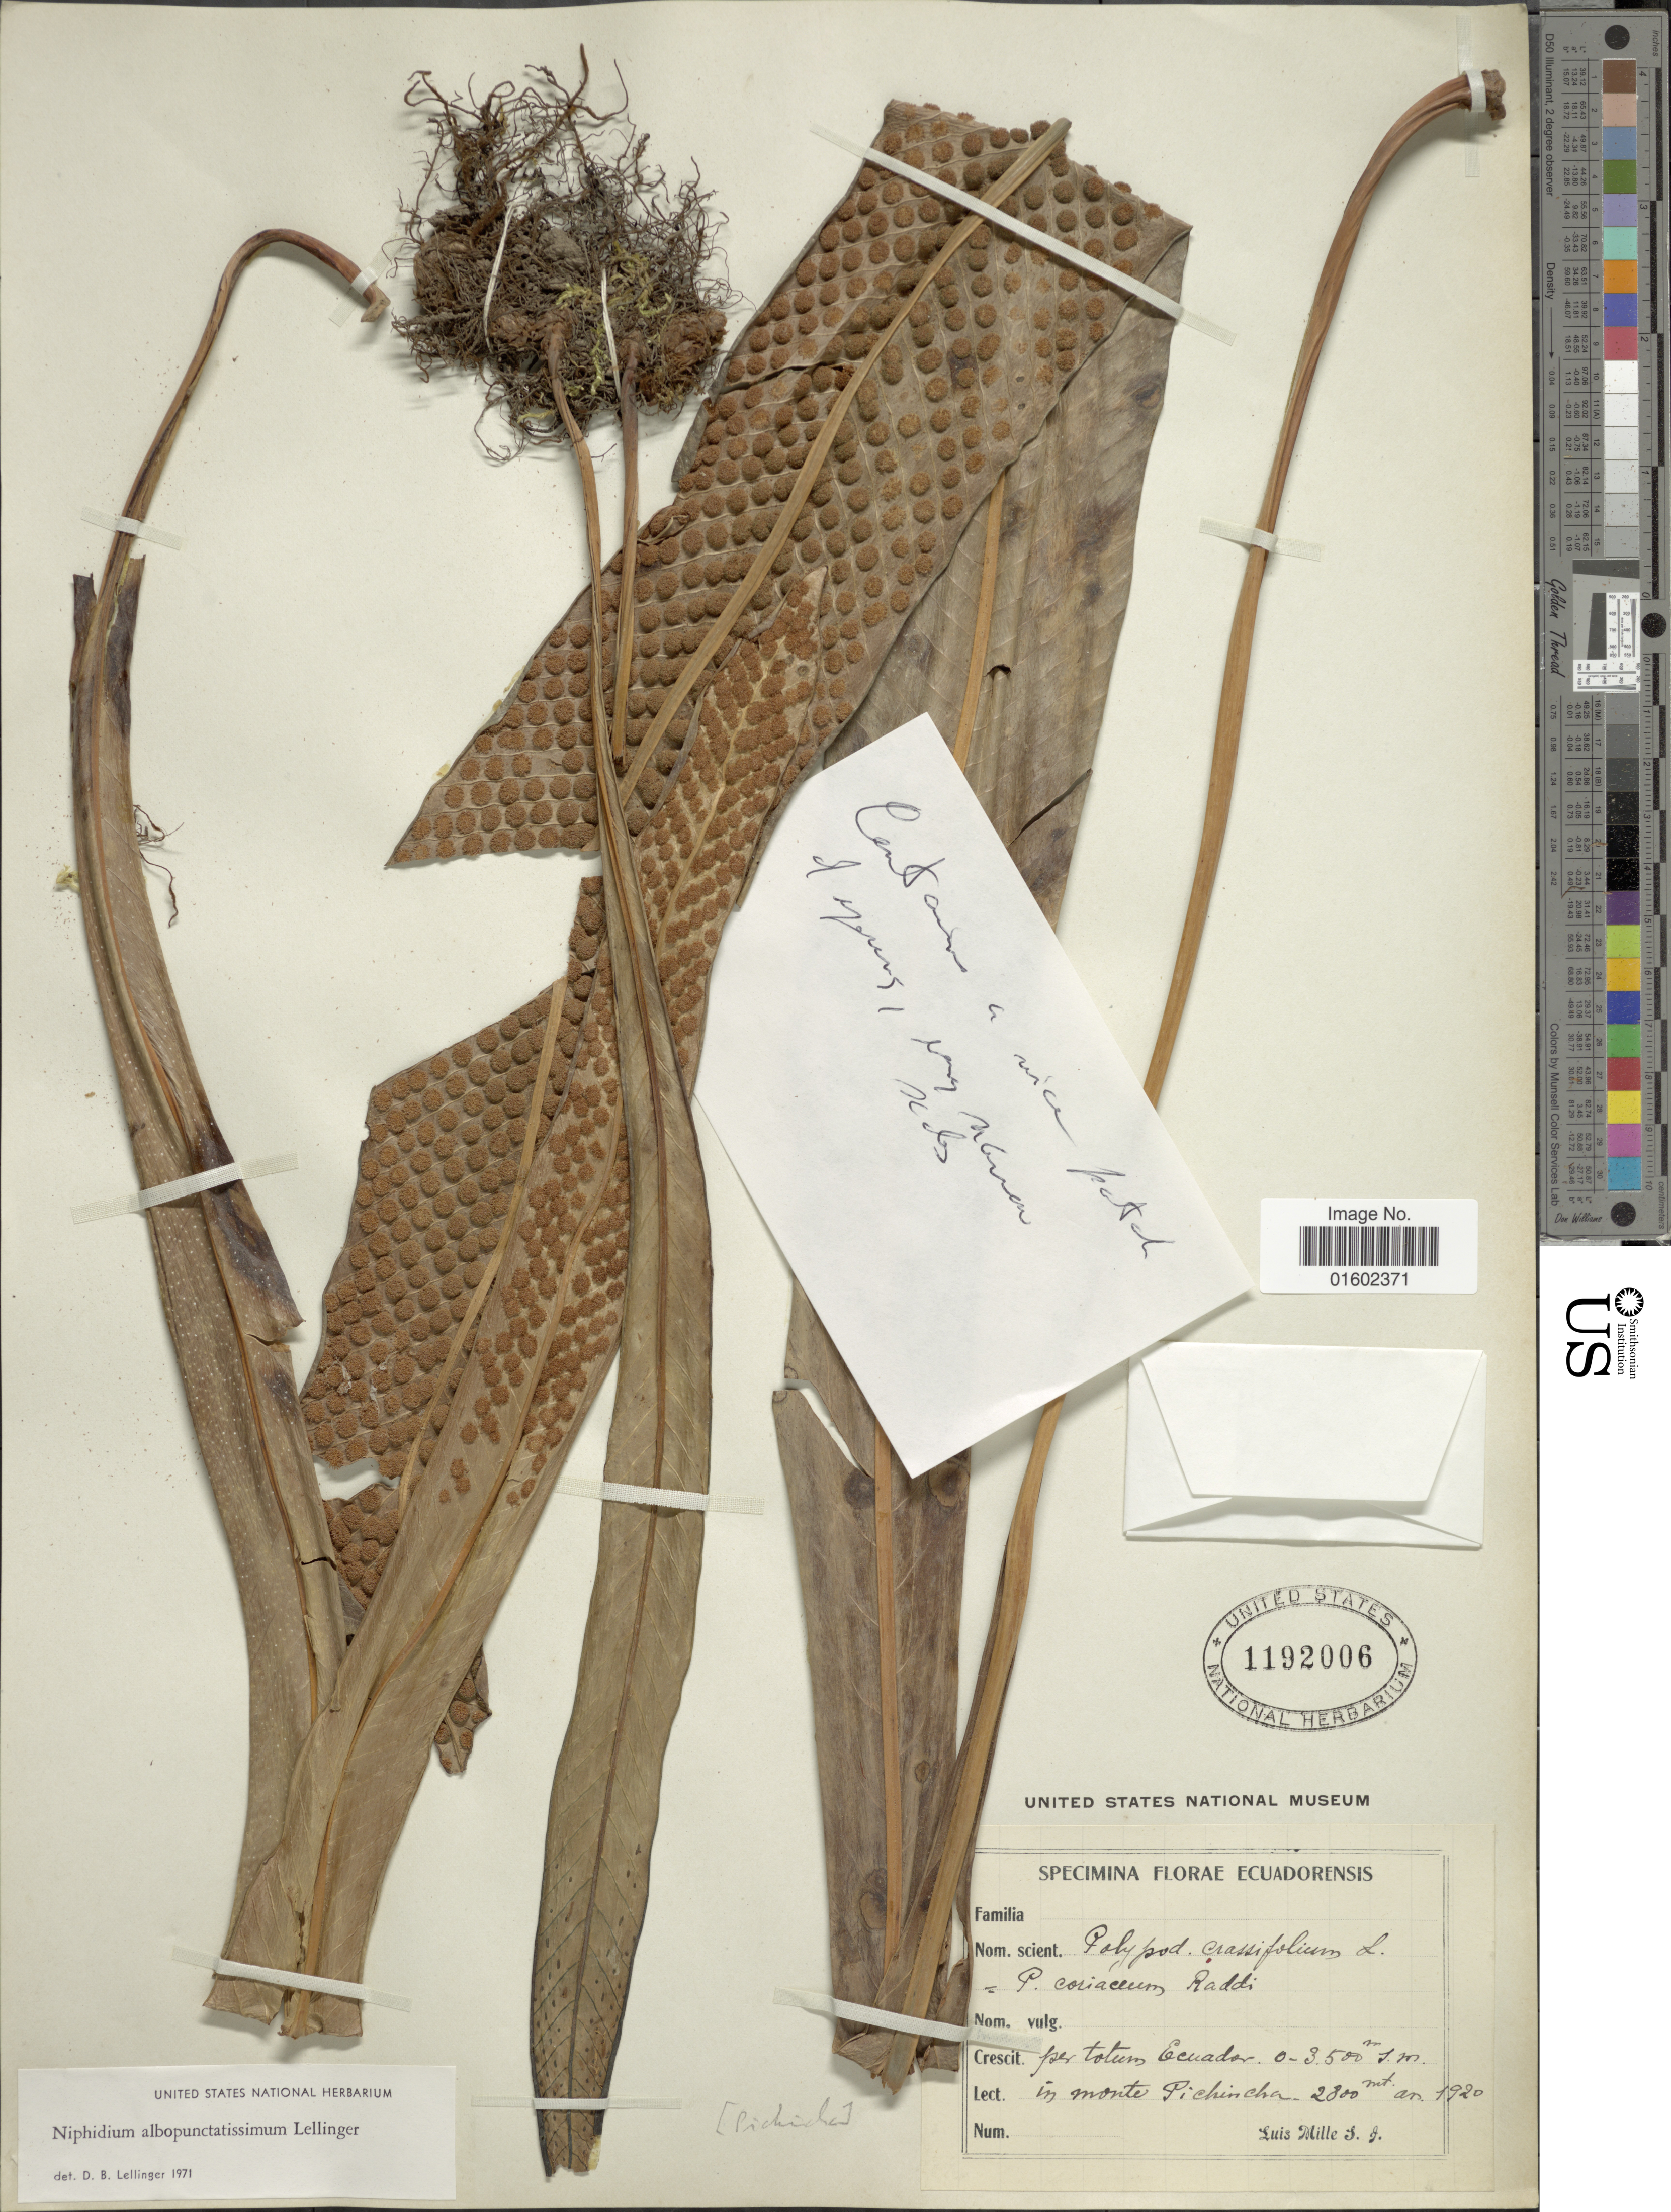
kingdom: Plantae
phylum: Tracheophyta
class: Polypodiopsida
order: Polypodiales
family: Polypodiaceae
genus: Niphidium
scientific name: Niphidium albopunctatissimum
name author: Lellinger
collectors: L. Mille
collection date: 1920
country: Ecuador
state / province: Pichincha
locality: In monte Pichincha, pres totum Ecuador.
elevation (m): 2800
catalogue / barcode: US 1192006